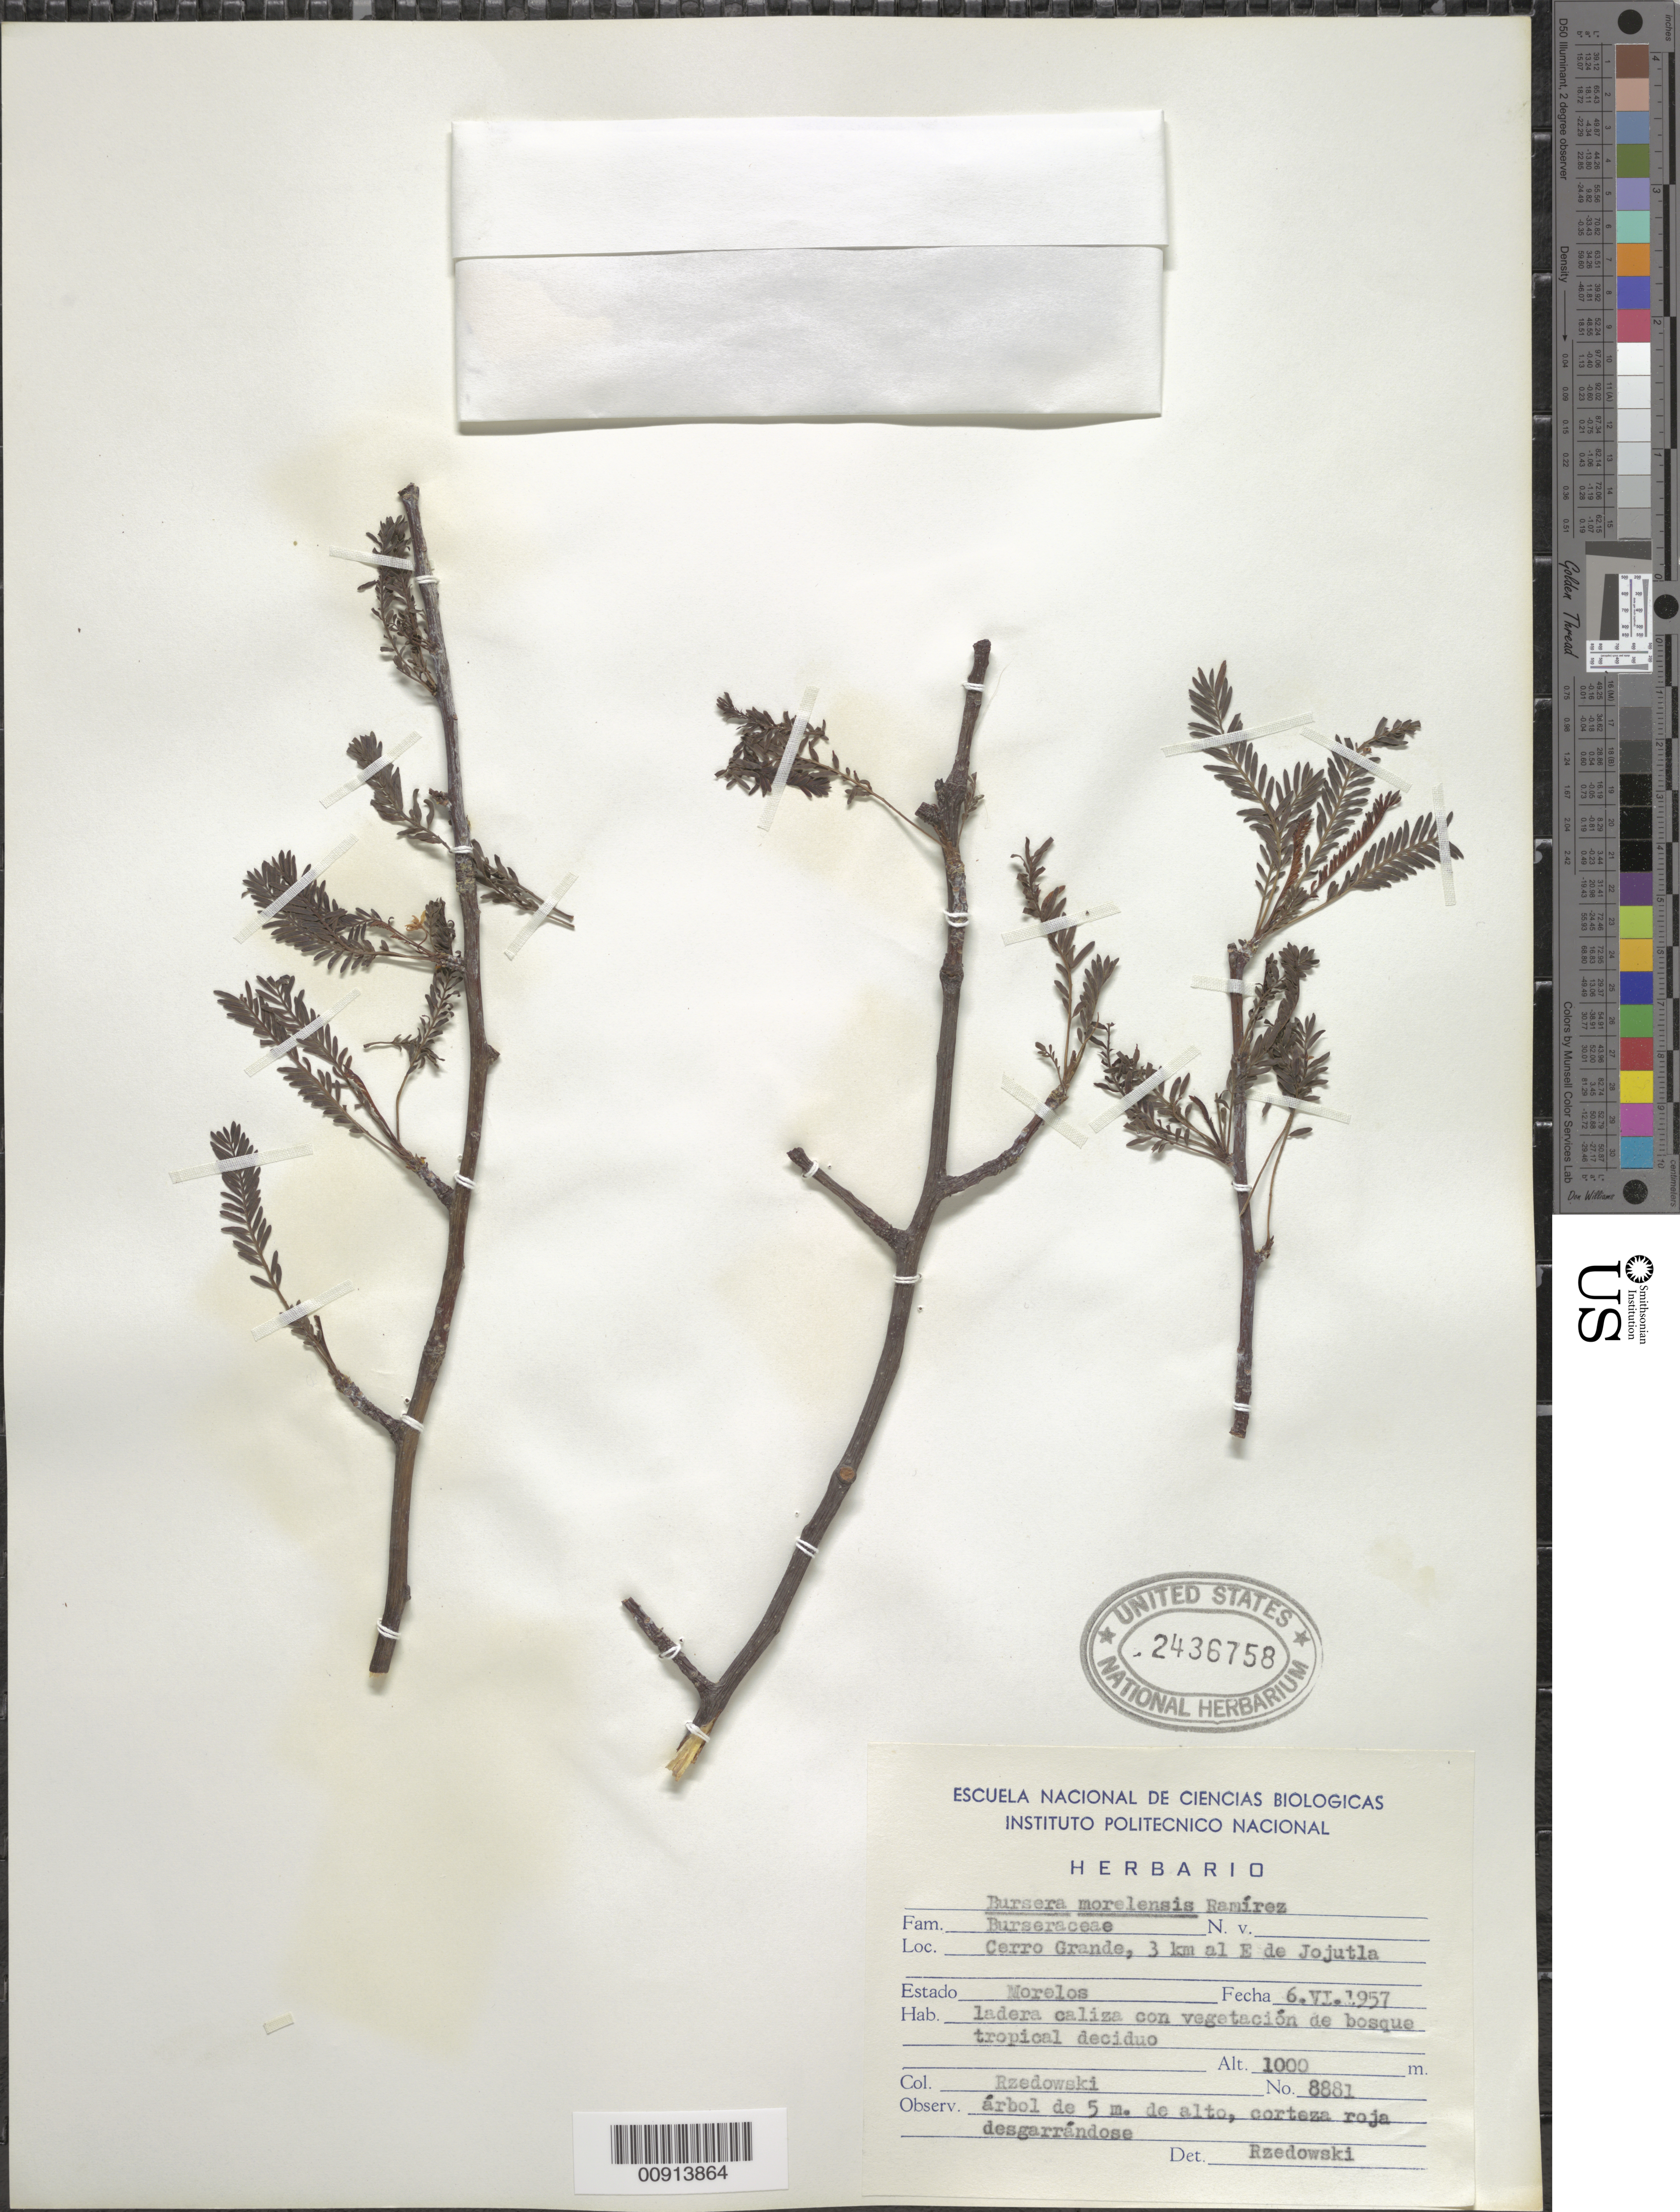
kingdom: Plantae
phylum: Tracheophyta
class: Magnoliopsida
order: Sapindales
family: Burseraceae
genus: Bursera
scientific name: Bursera morelensis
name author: Ramírez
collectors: J. Rzedowski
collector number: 8881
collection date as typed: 06 Jun 1957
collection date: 1957-06-06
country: Mexico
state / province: Morelos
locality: Cerro Grande, 3 km al E de Jojutla, Estado Morelos.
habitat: Ladera caliza con vegetación de bosque tropical deciduo.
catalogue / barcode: US 2436758